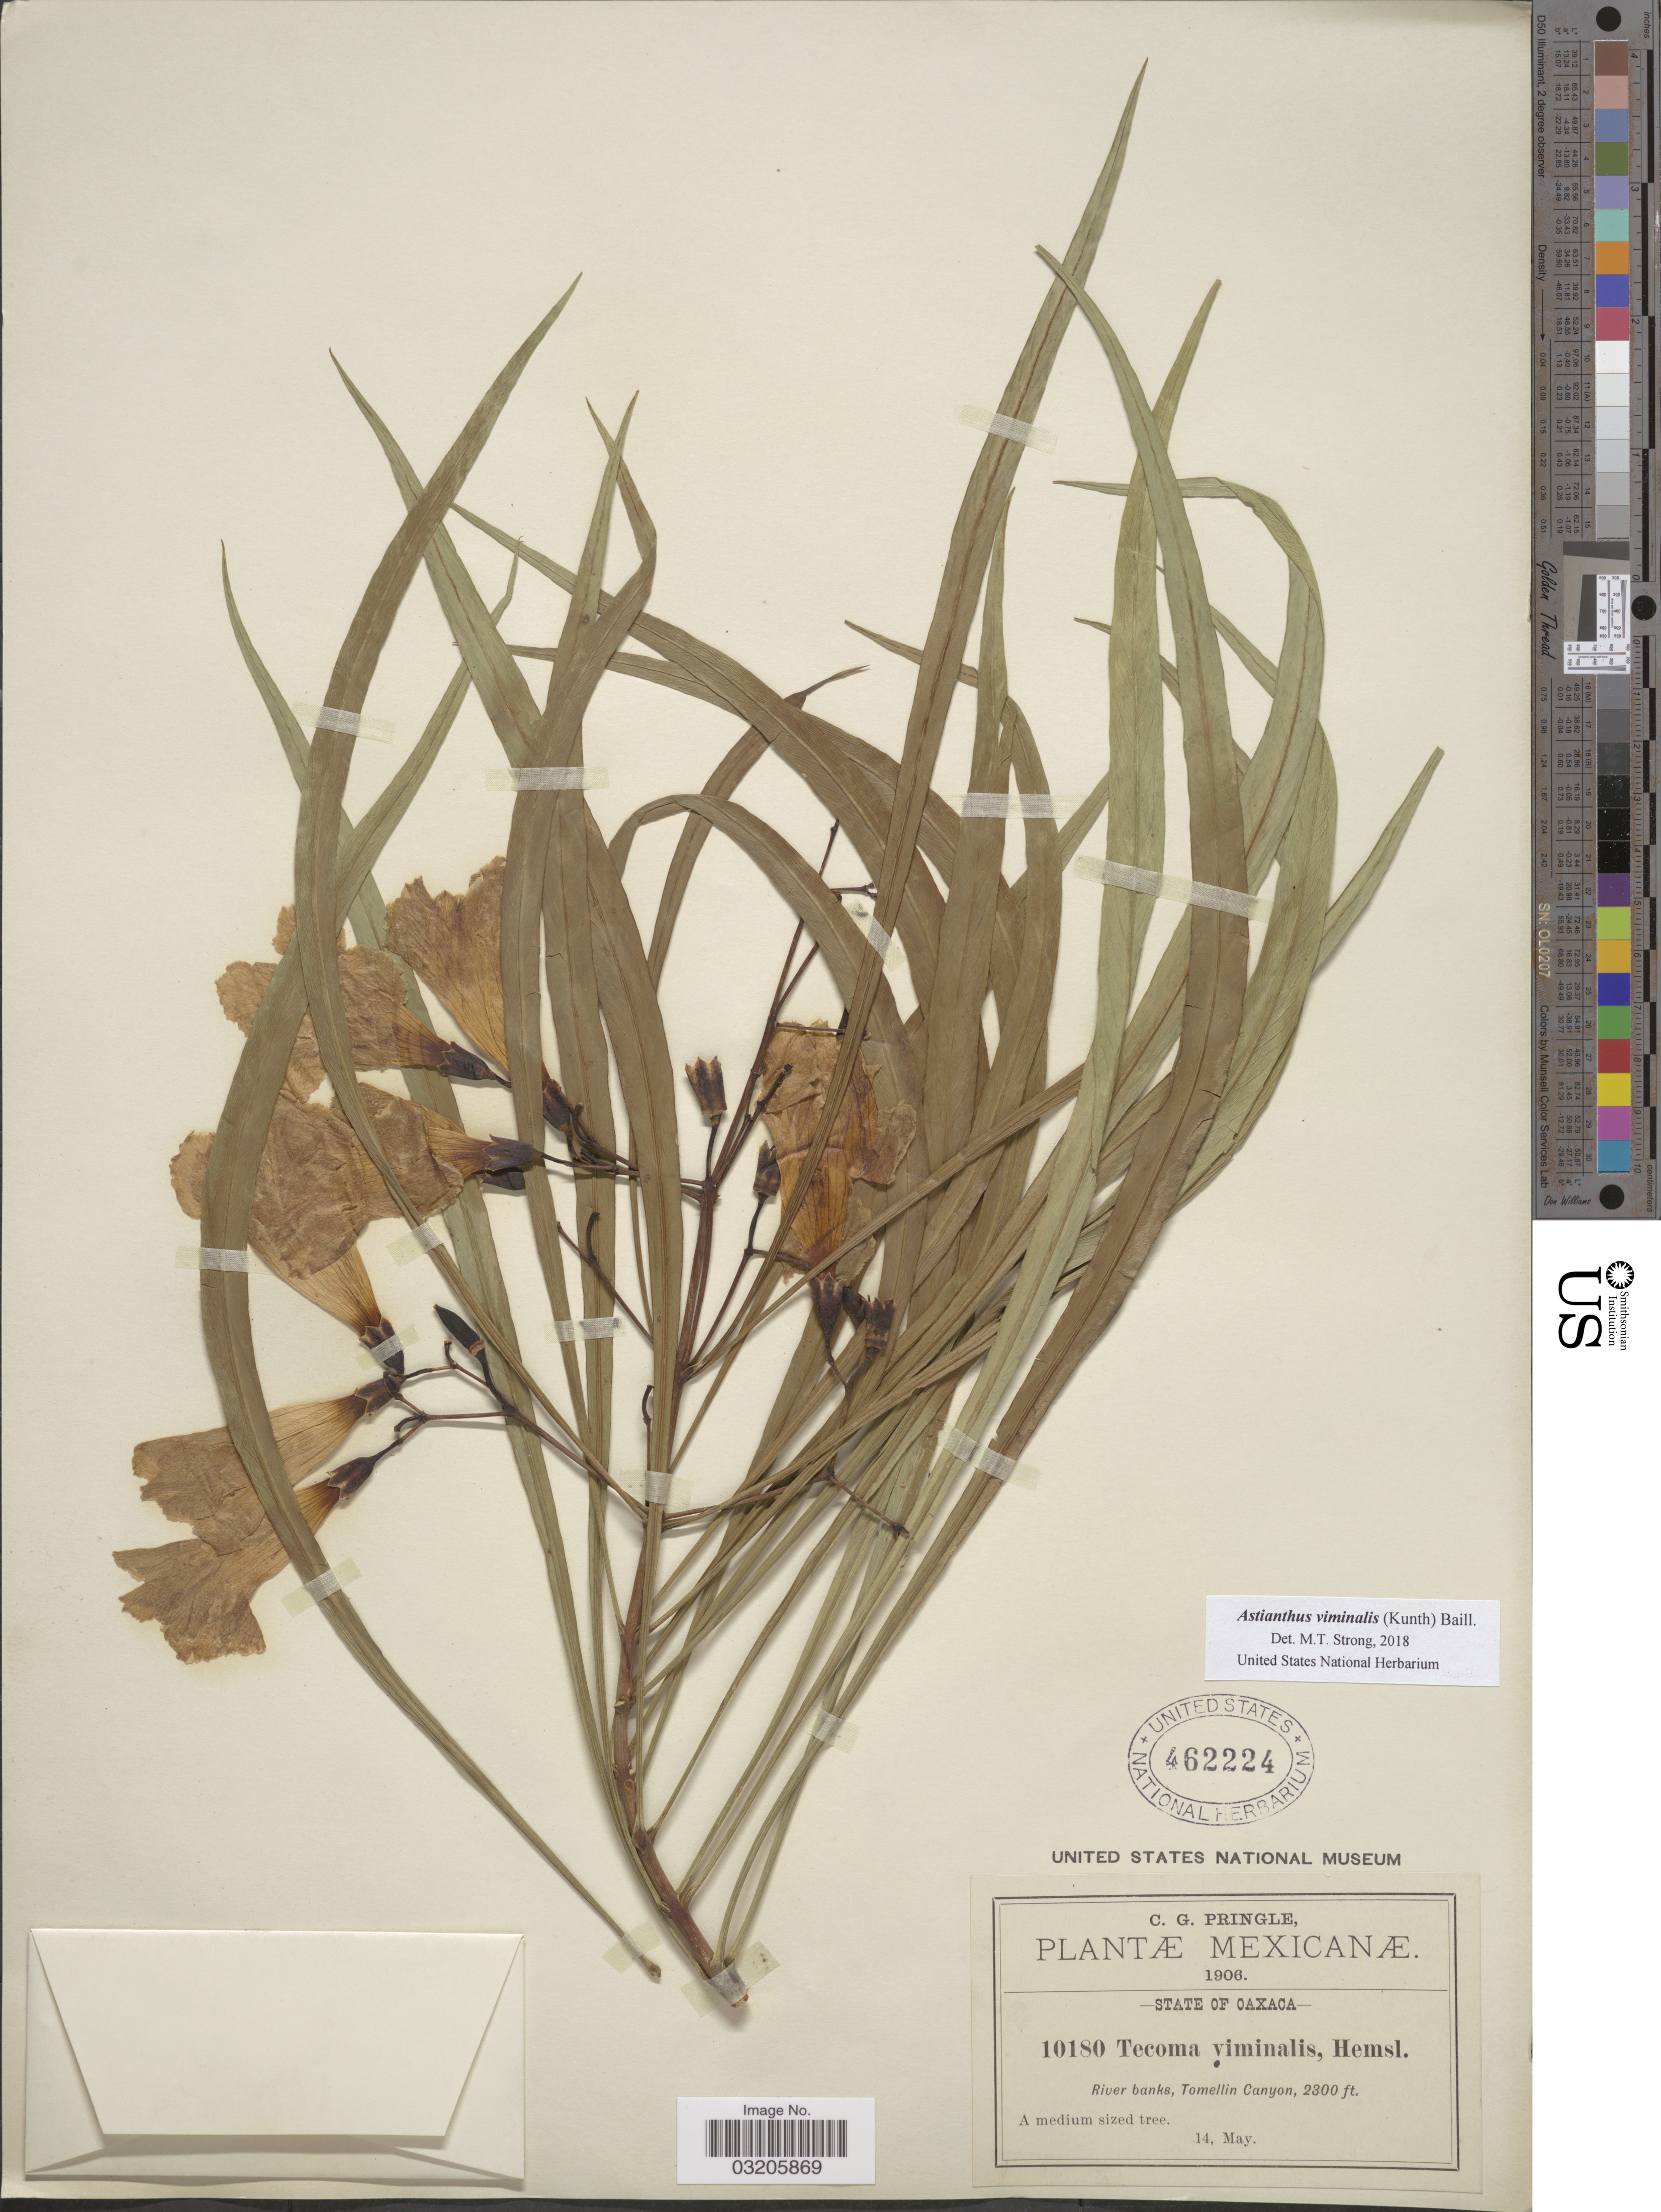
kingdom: Plantae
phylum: Tracheophyta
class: Magnoliopsida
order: Lamiales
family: Bignoniaceae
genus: Astianthus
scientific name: Astianthus viminalis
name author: (Kunth) Baill.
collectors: C. G. Pringle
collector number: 10180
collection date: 1906-05-14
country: Mexico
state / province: Oaxaca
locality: River banks, Tomellin Canyon.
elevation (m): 701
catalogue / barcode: US 462224